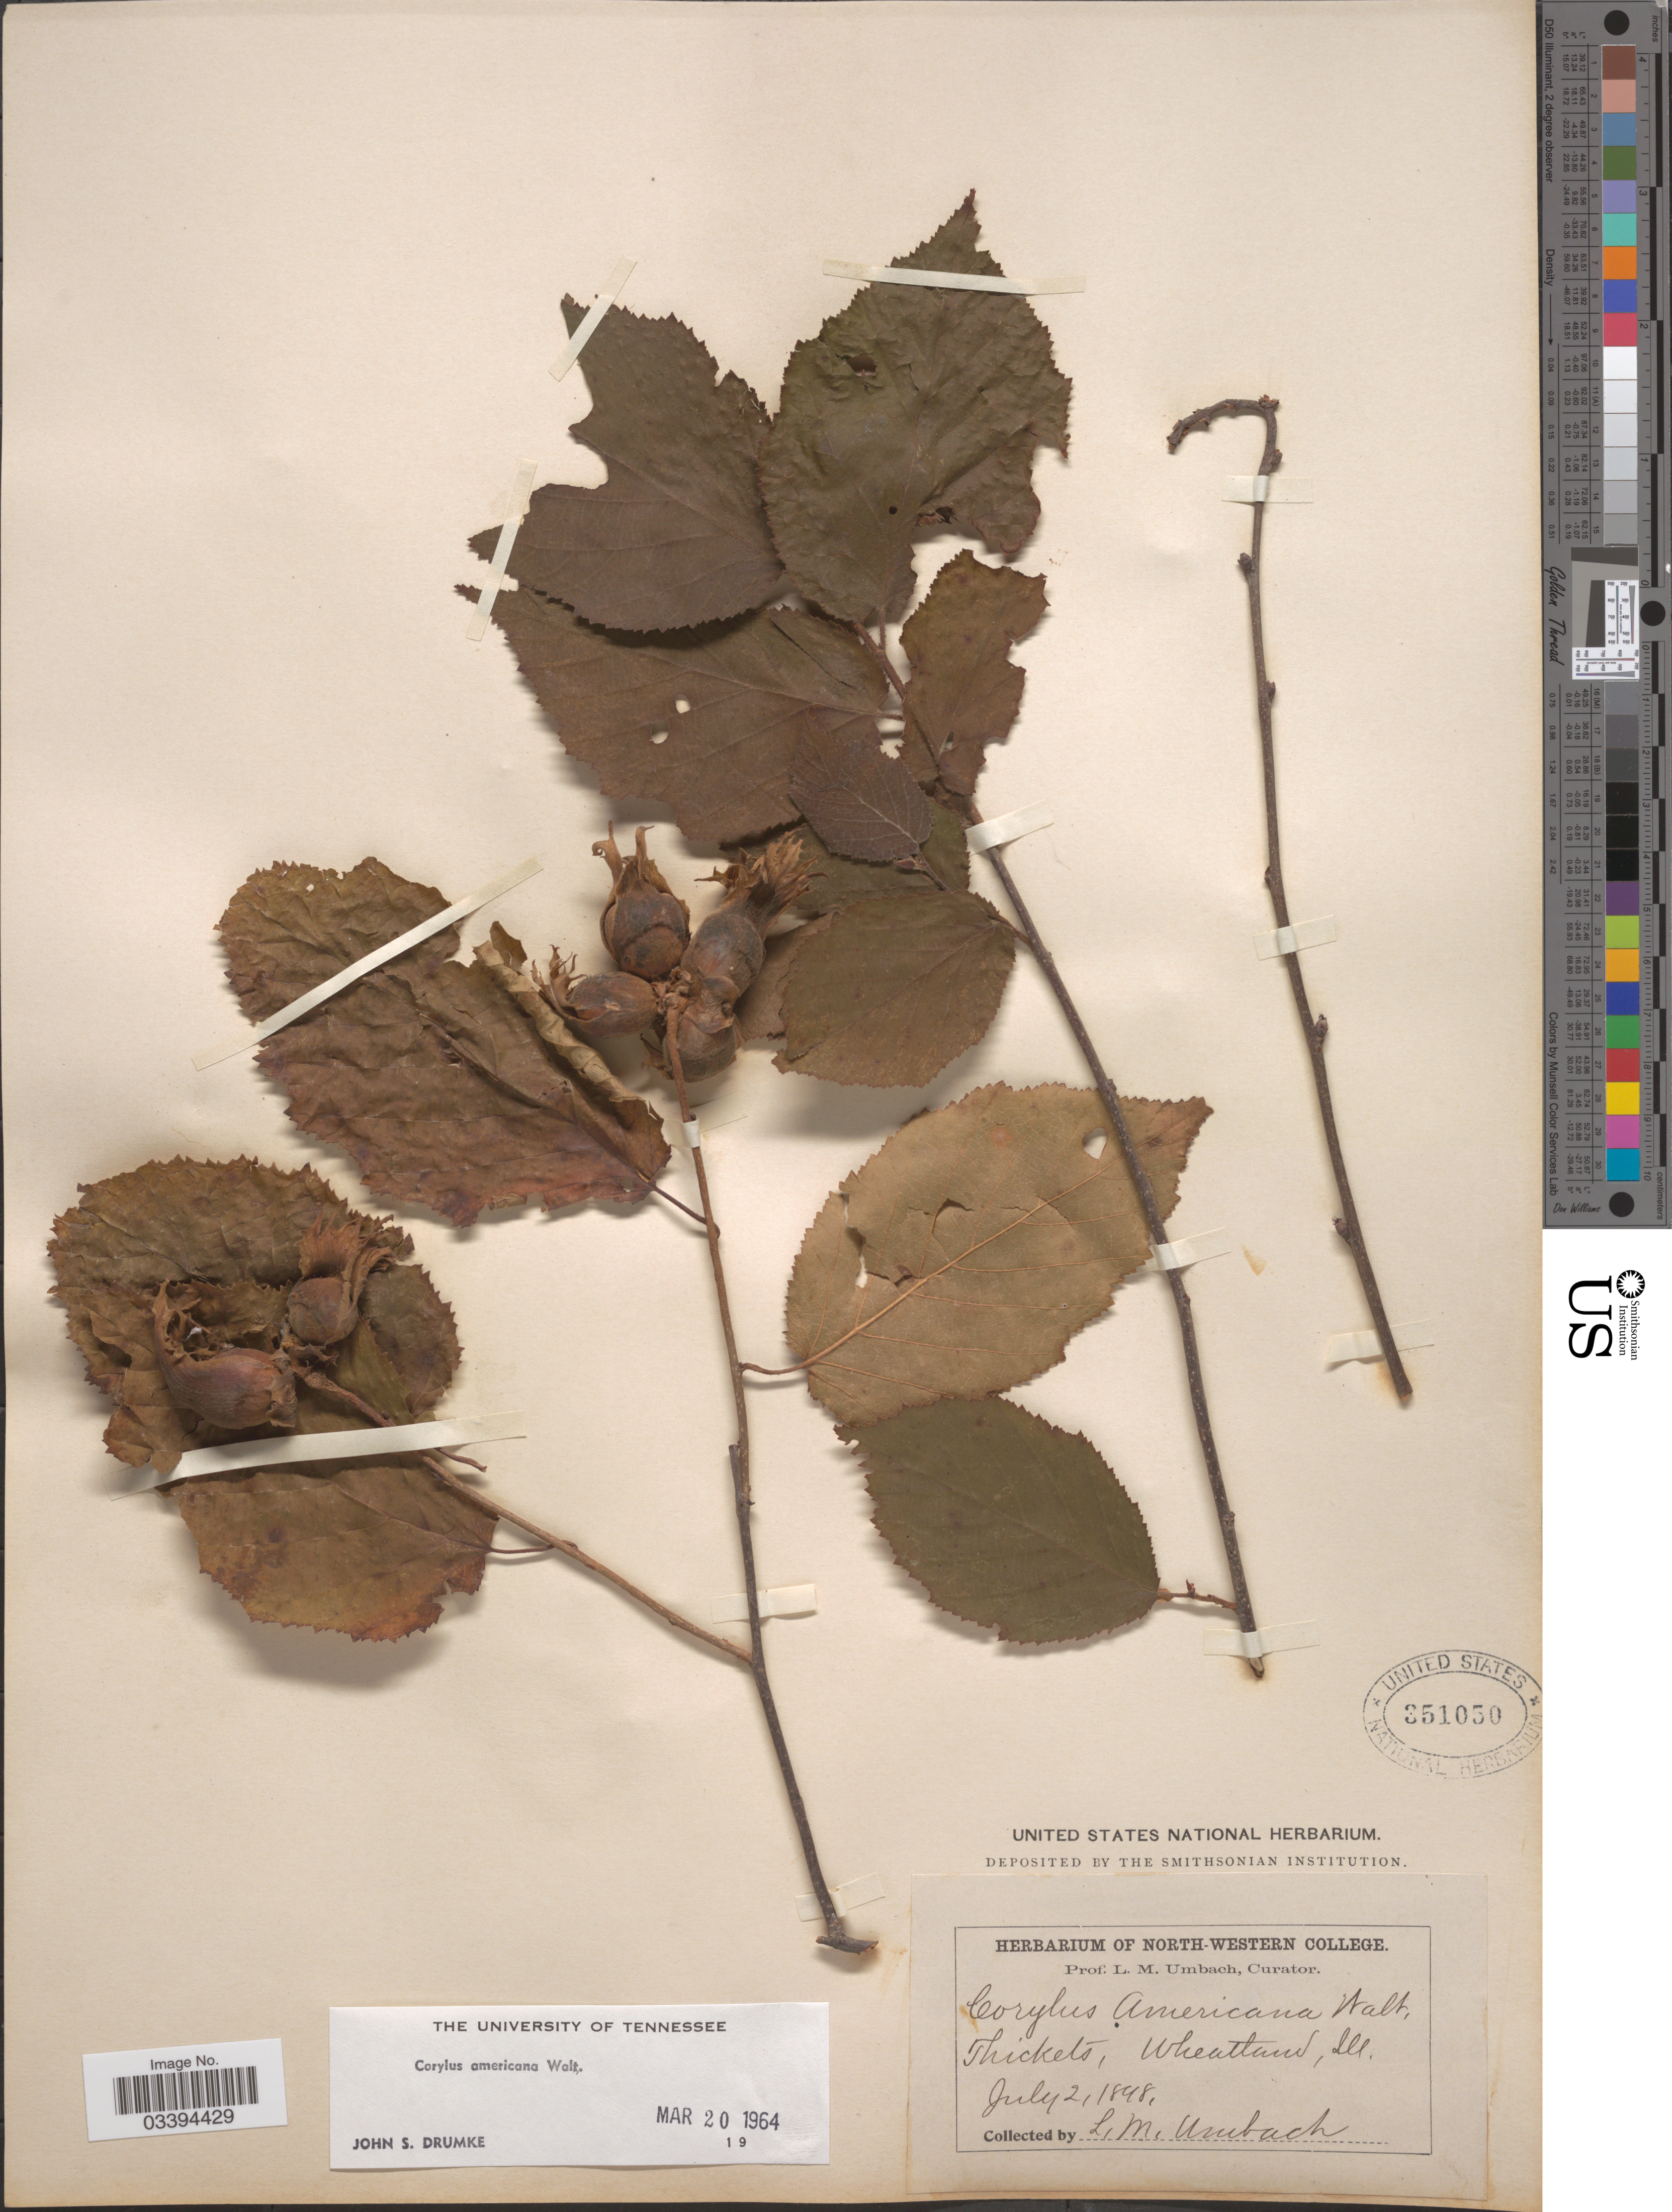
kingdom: Plantae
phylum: Tracheophyta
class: Magnoliopsida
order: Fagales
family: Betulaceae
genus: Corylus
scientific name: Corylus americana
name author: Walter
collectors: L. M. Umbach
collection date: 1898-07-02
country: United States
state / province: Illinois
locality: Wheatland.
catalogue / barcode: US 351050